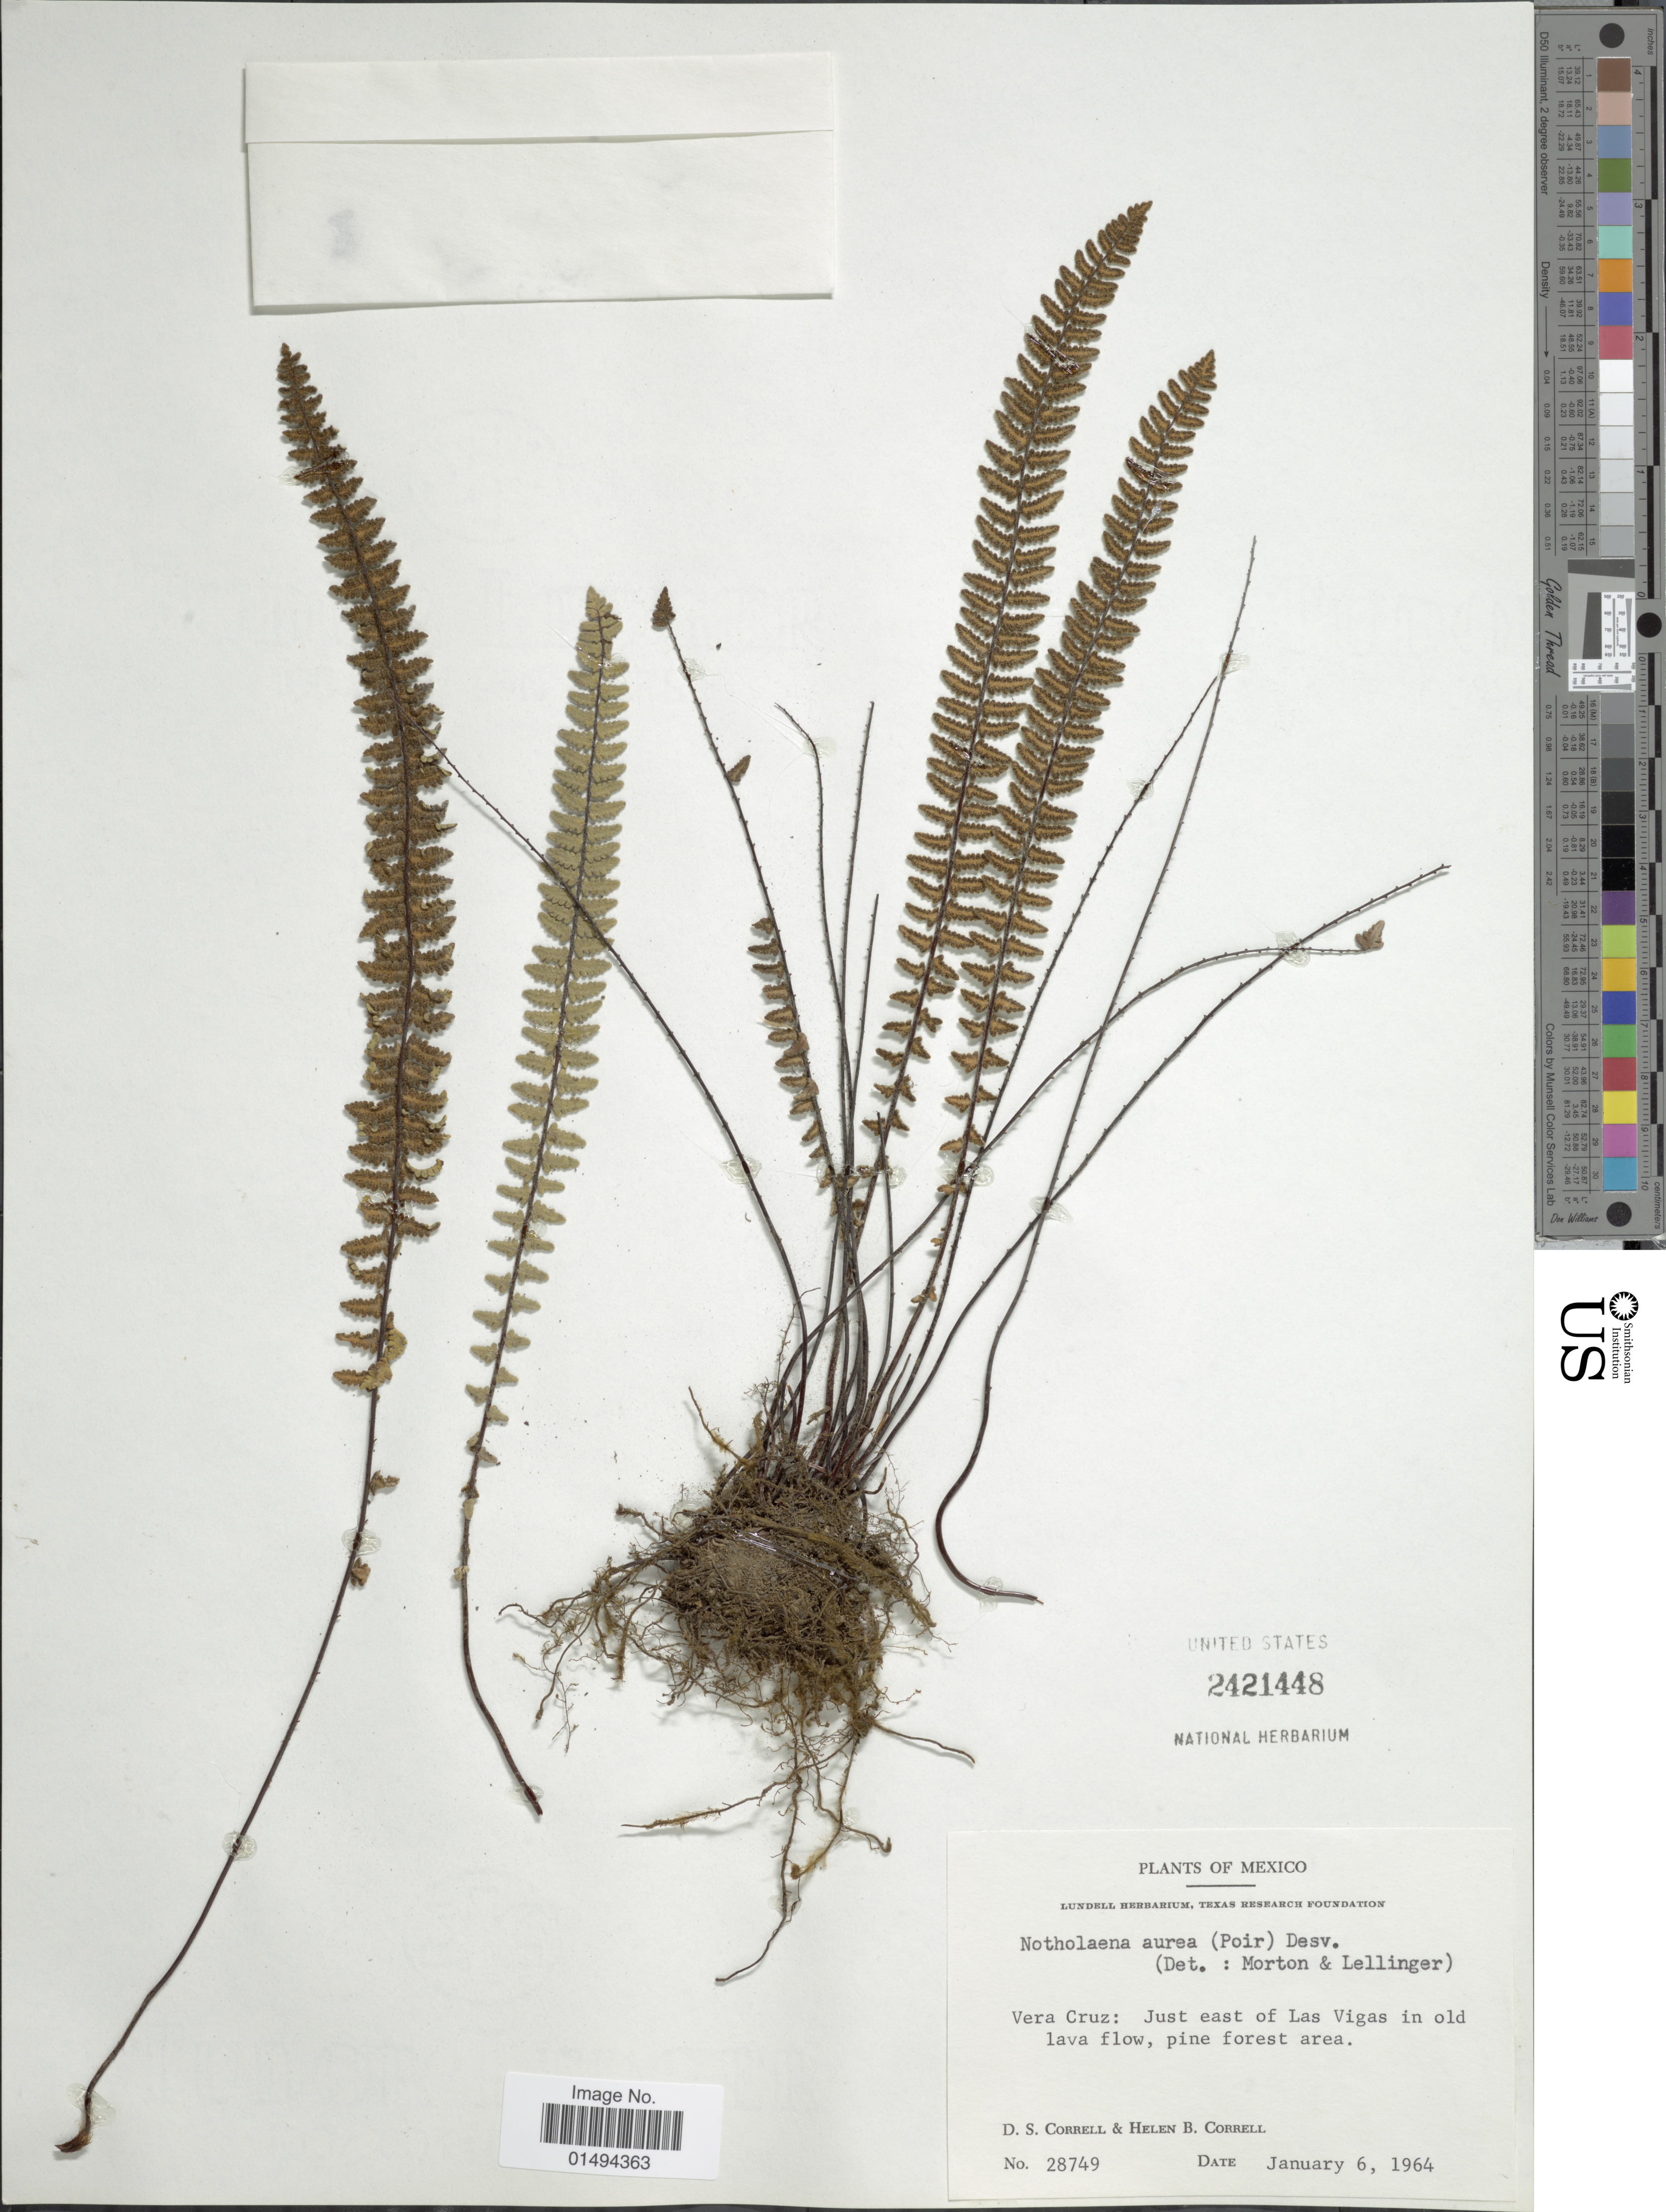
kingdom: Plantae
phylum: Tracheophyta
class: Polypodiopsida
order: Polypodiales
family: Pteridaceae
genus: Myriopteris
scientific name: Myriopteris aurea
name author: (Poir.) Grusz & Windham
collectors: D. S. Correll & H. Correll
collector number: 28749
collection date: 1964-01-06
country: Mexico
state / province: Veracruz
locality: Vera Cruz: Just east of Las Vigas in old lava flow, pine forest area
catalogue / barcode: US 2421448